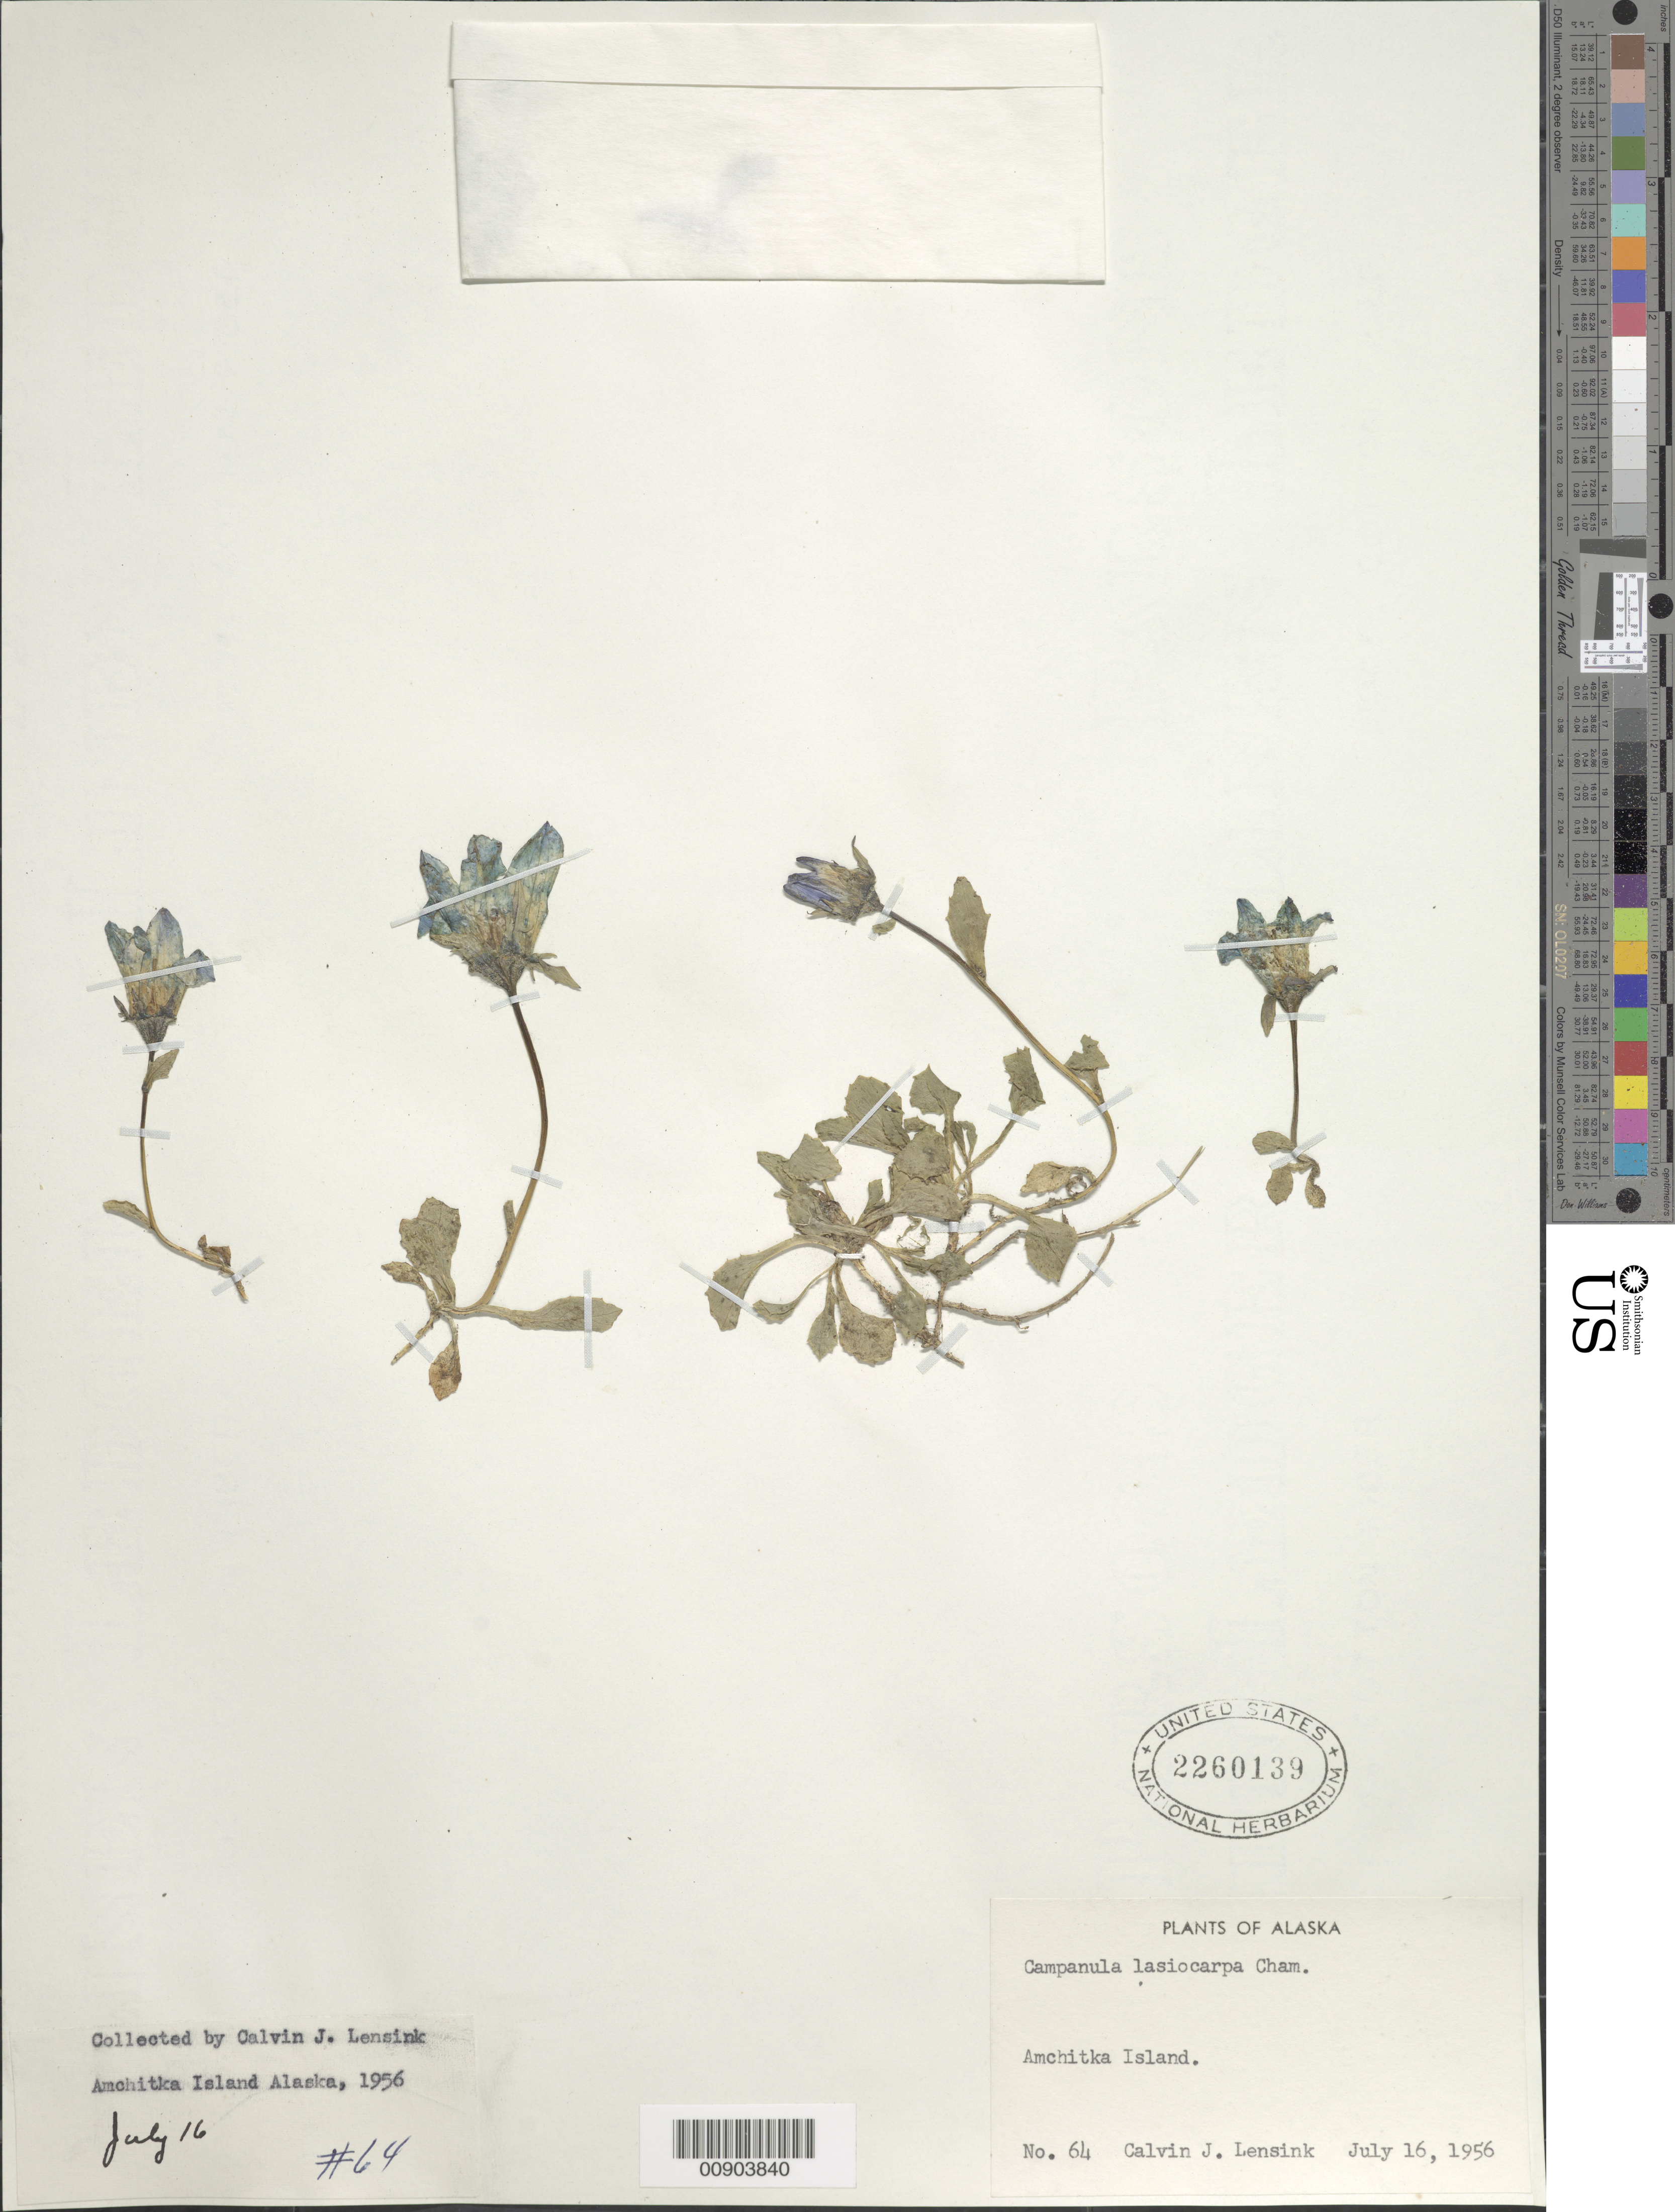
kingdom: Plantae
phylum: Tracheophyta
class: Magnoliopsida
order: Asterales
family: Campanulaceae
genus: Campanula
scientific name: Campanula lasiocarpa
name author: Cham.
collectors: C. Lensink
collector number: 64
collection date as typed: July 16, 1956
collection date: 1956-07-16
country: United States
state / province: Alaska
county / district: Aleutians West Census Area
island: Amchitka Island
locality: Amchitka island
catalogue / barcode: US 2260139